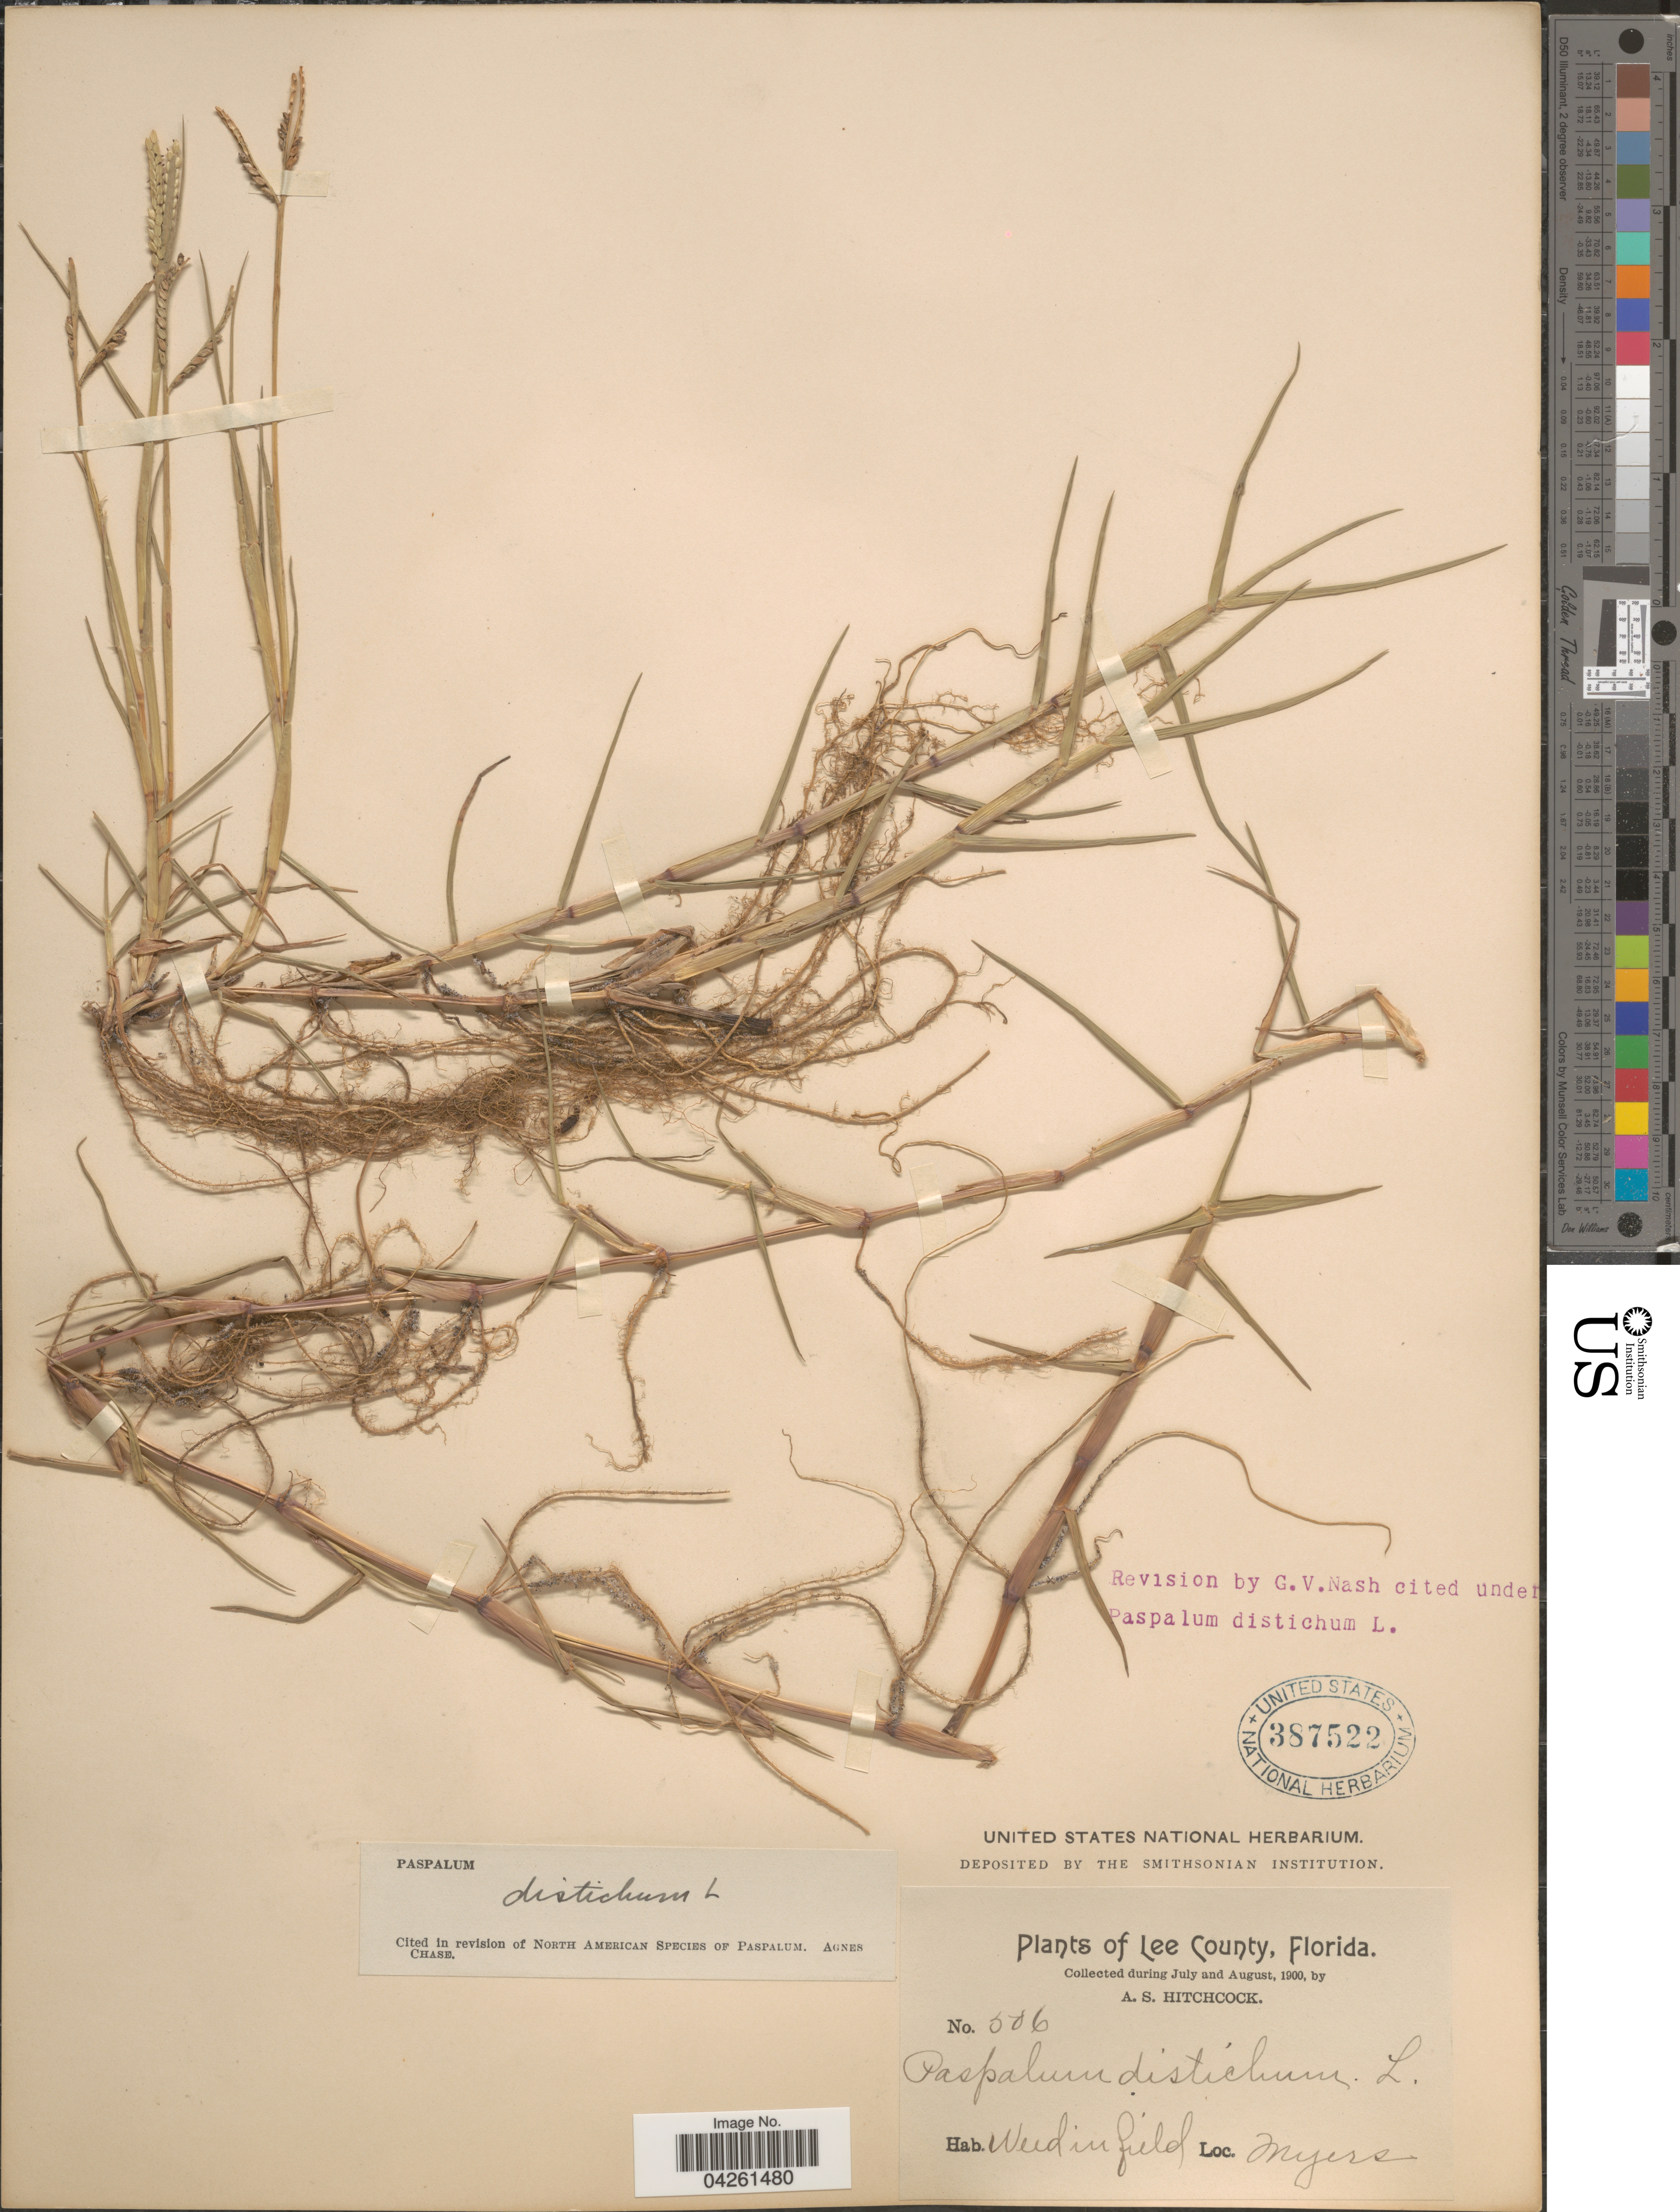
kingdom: Plantae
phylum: Tracheophyta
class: Liliopsida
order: Poales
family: Poaceae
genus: Paspalum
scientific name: Paspalum distichum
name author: L.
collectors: A. S. Hitchcock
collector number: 506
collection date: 1900-07/1900-08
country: United States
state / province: Florida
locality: Lee County. Myers.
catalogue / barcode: US 387522